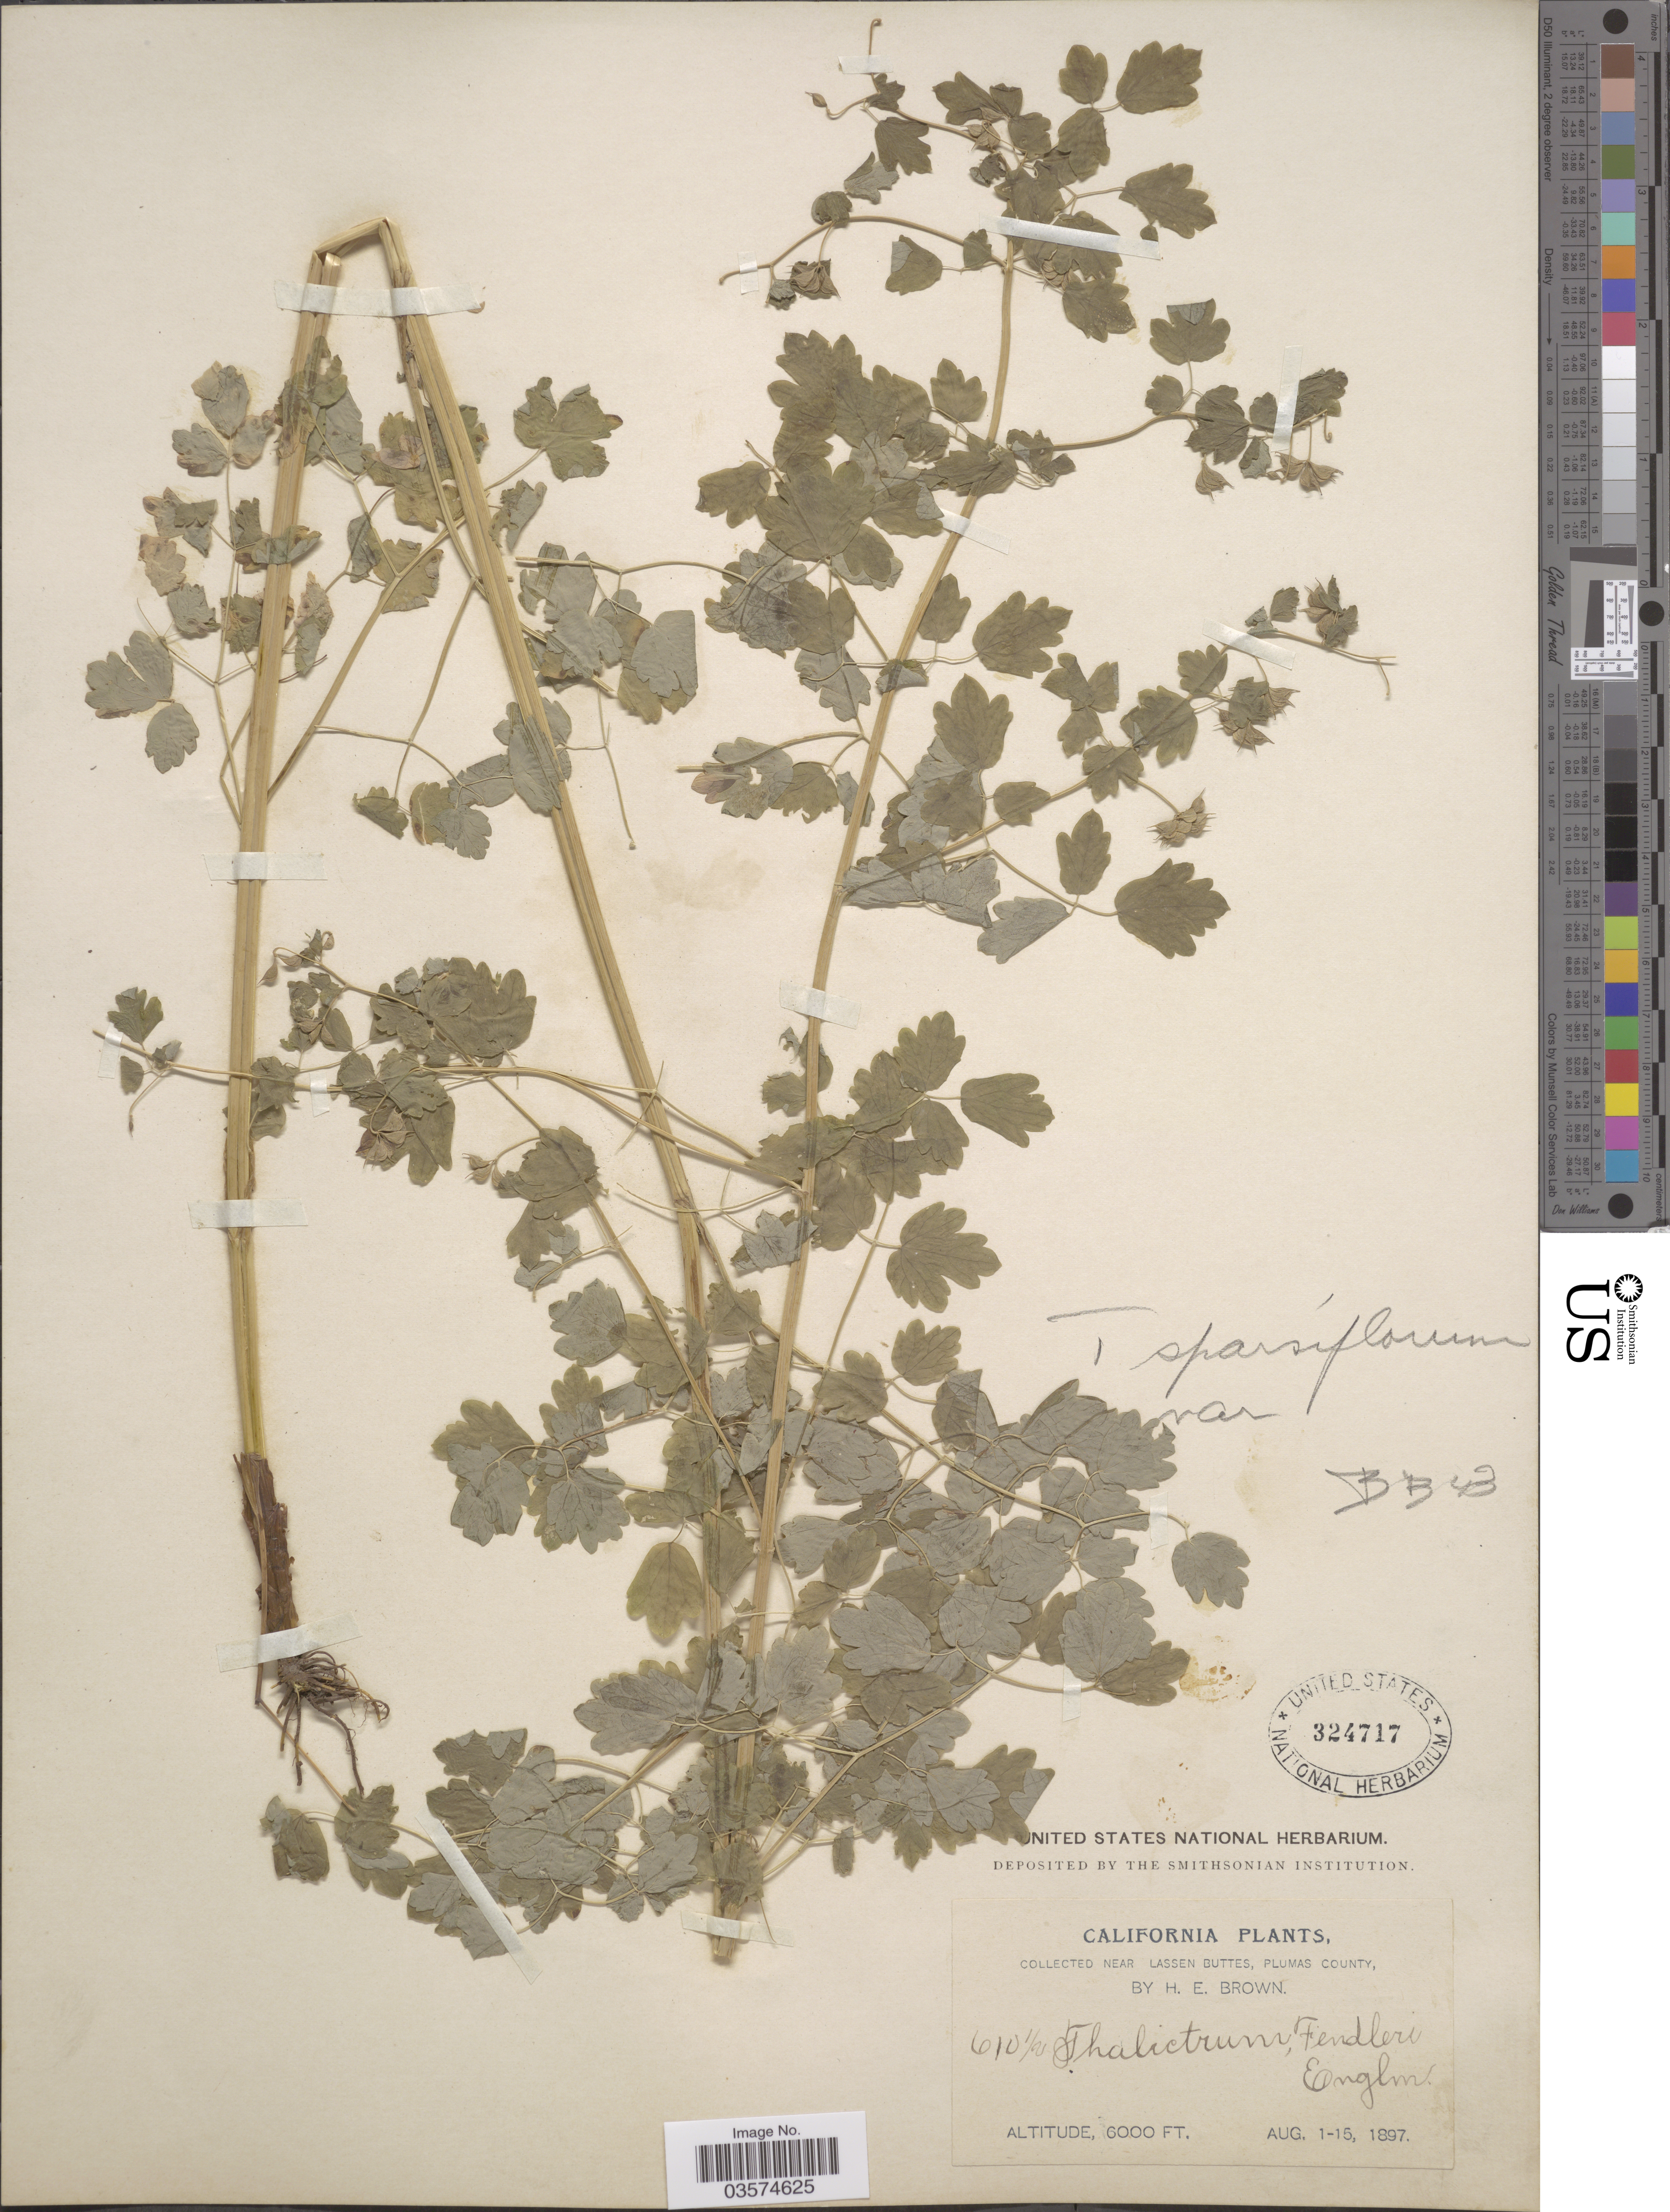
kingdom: Plantae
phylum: Tracheophyta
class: Magnoliopsida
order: Ranunculales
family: Ranunculaceae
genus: Thalictrum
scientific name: Thalictrum sparsiflorum var. nevadense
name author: B. Boivin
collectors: H. E. Brown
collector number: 610½?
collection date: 1897-08-01/1897-08-15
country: United States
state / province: California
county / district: Plumas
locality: Near Lassen Buttes, Plumas County.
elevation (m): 1829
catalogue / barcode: US 324717